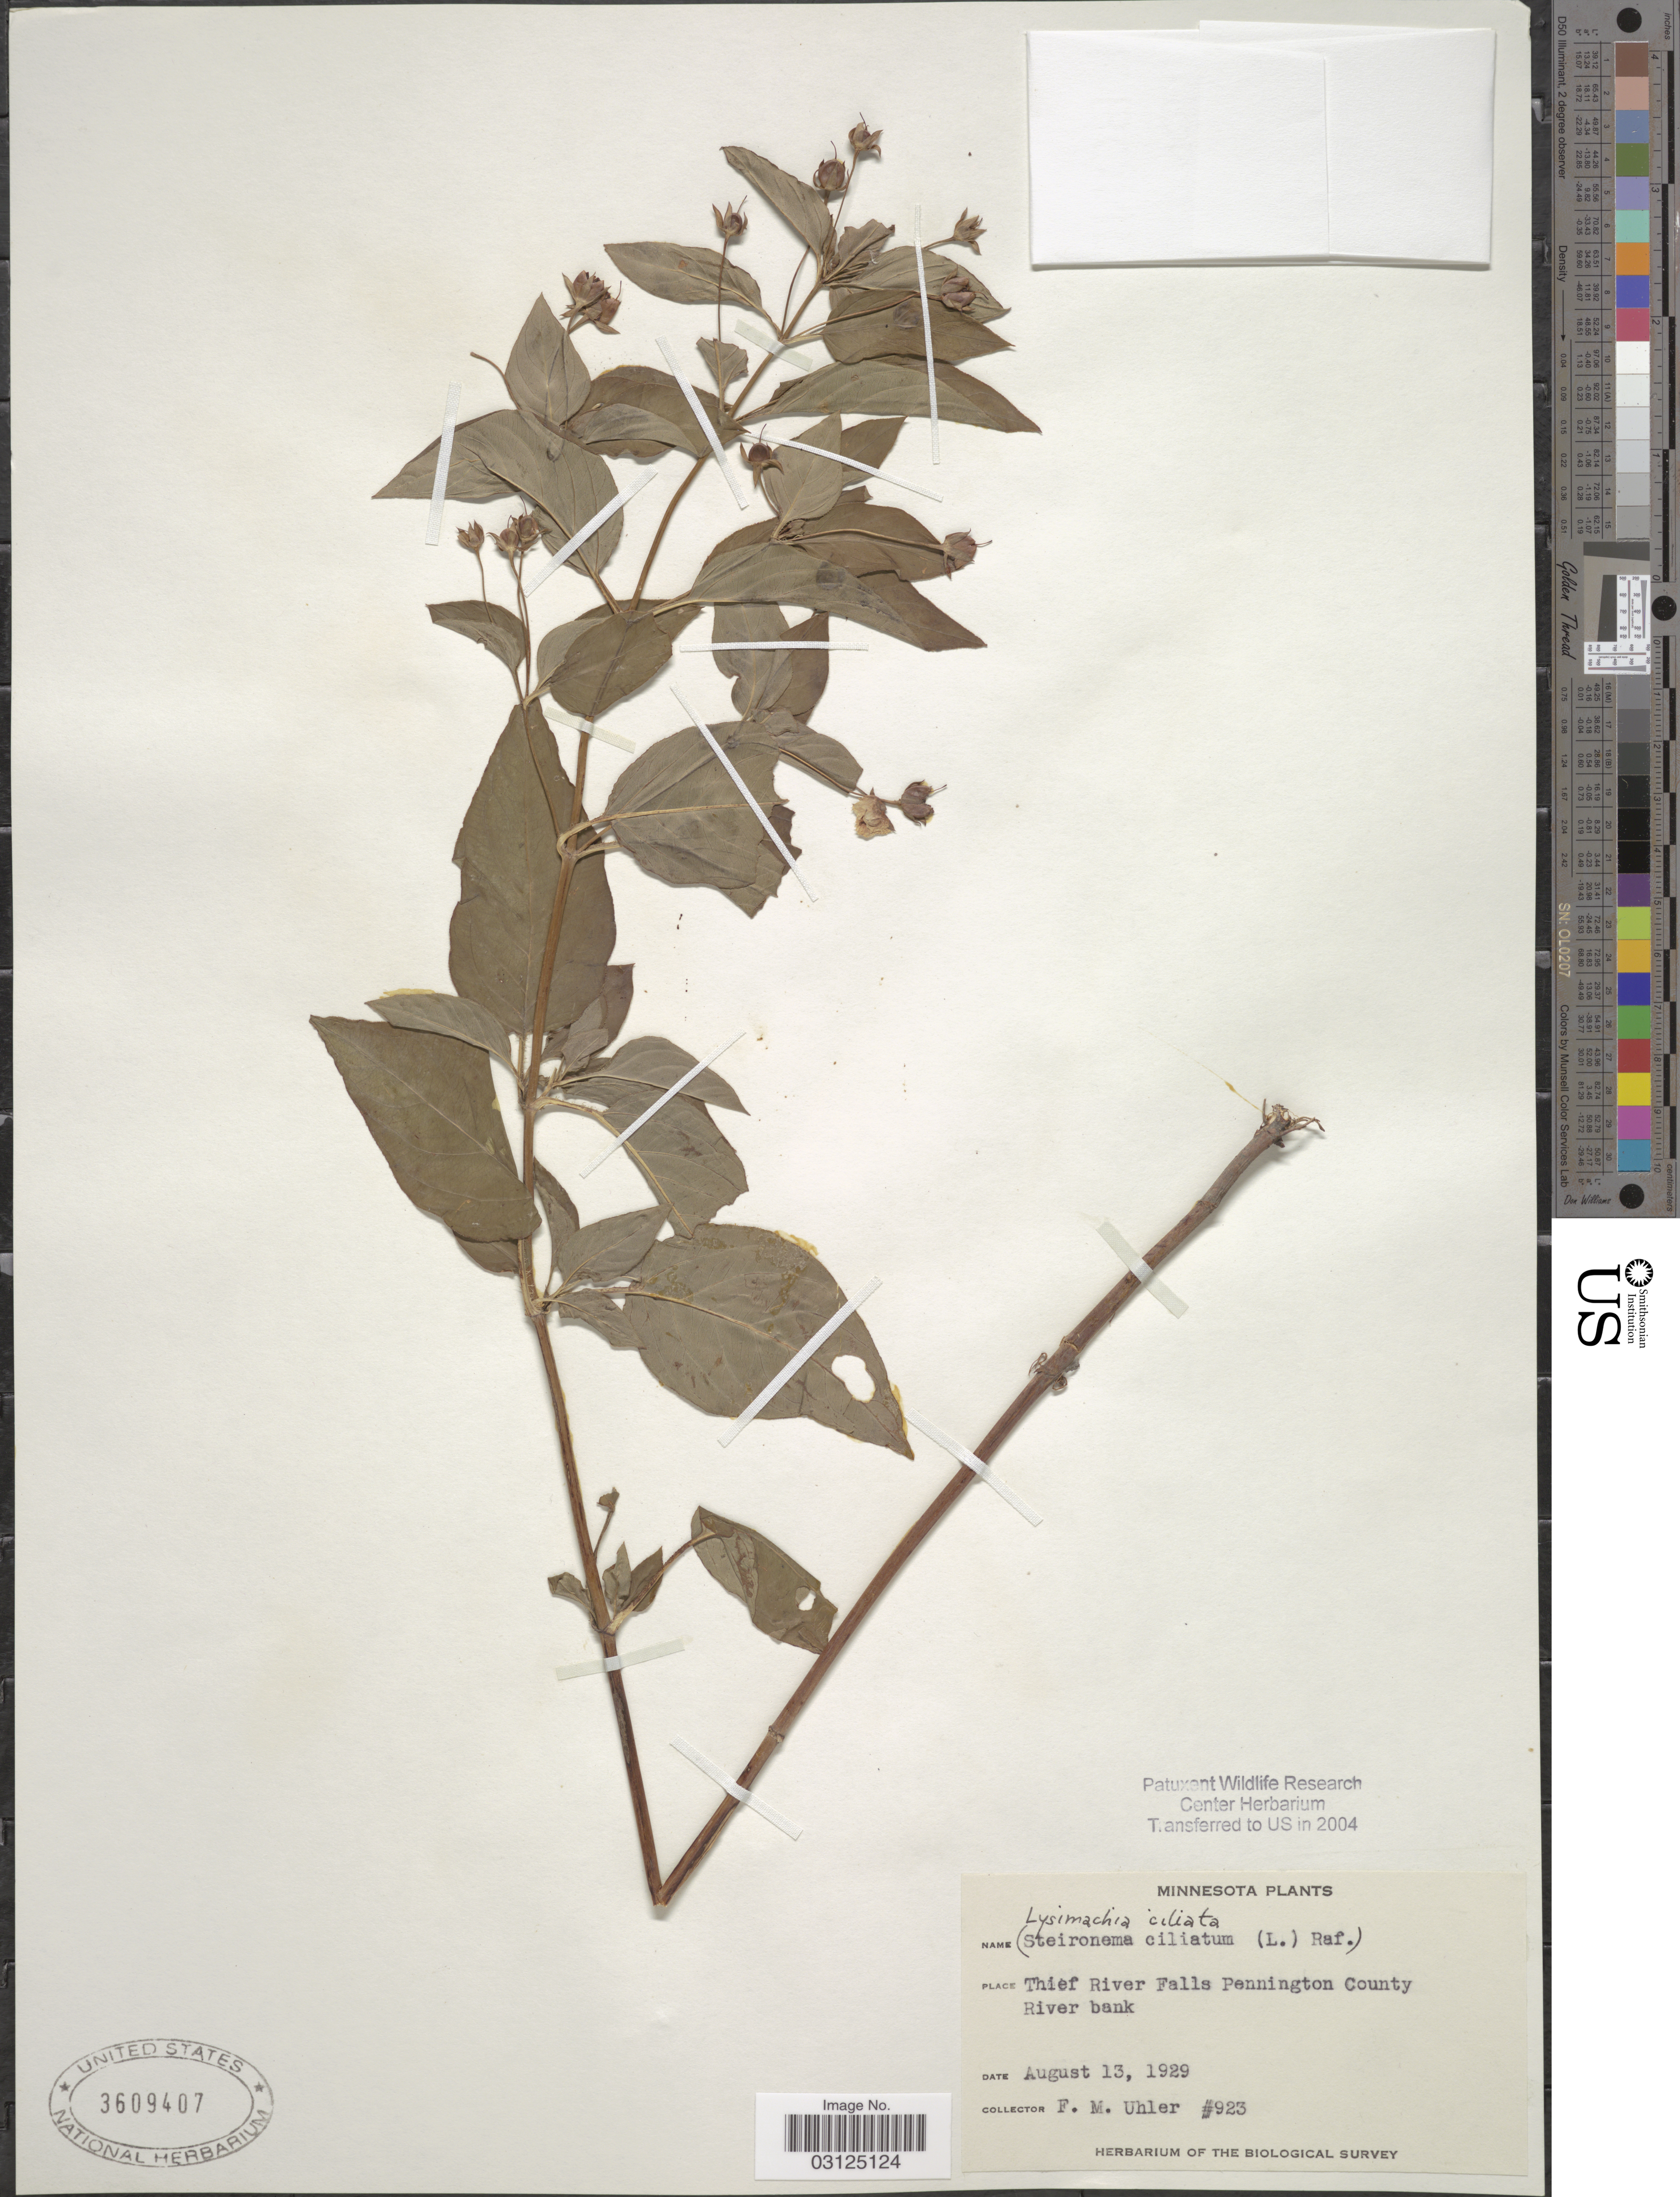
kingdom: Plantae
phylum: Tracheophyta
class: Magnoliopsida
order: Ericales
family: Primulaceae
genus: Lysimachia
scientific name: Lysimachia ciliata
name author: L.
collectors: F. M. Uhler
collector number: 923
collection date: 1929-08-13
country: United States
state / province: Minnesota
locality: Thief River Falls Pennington County River bank.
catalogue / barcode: US 3609407